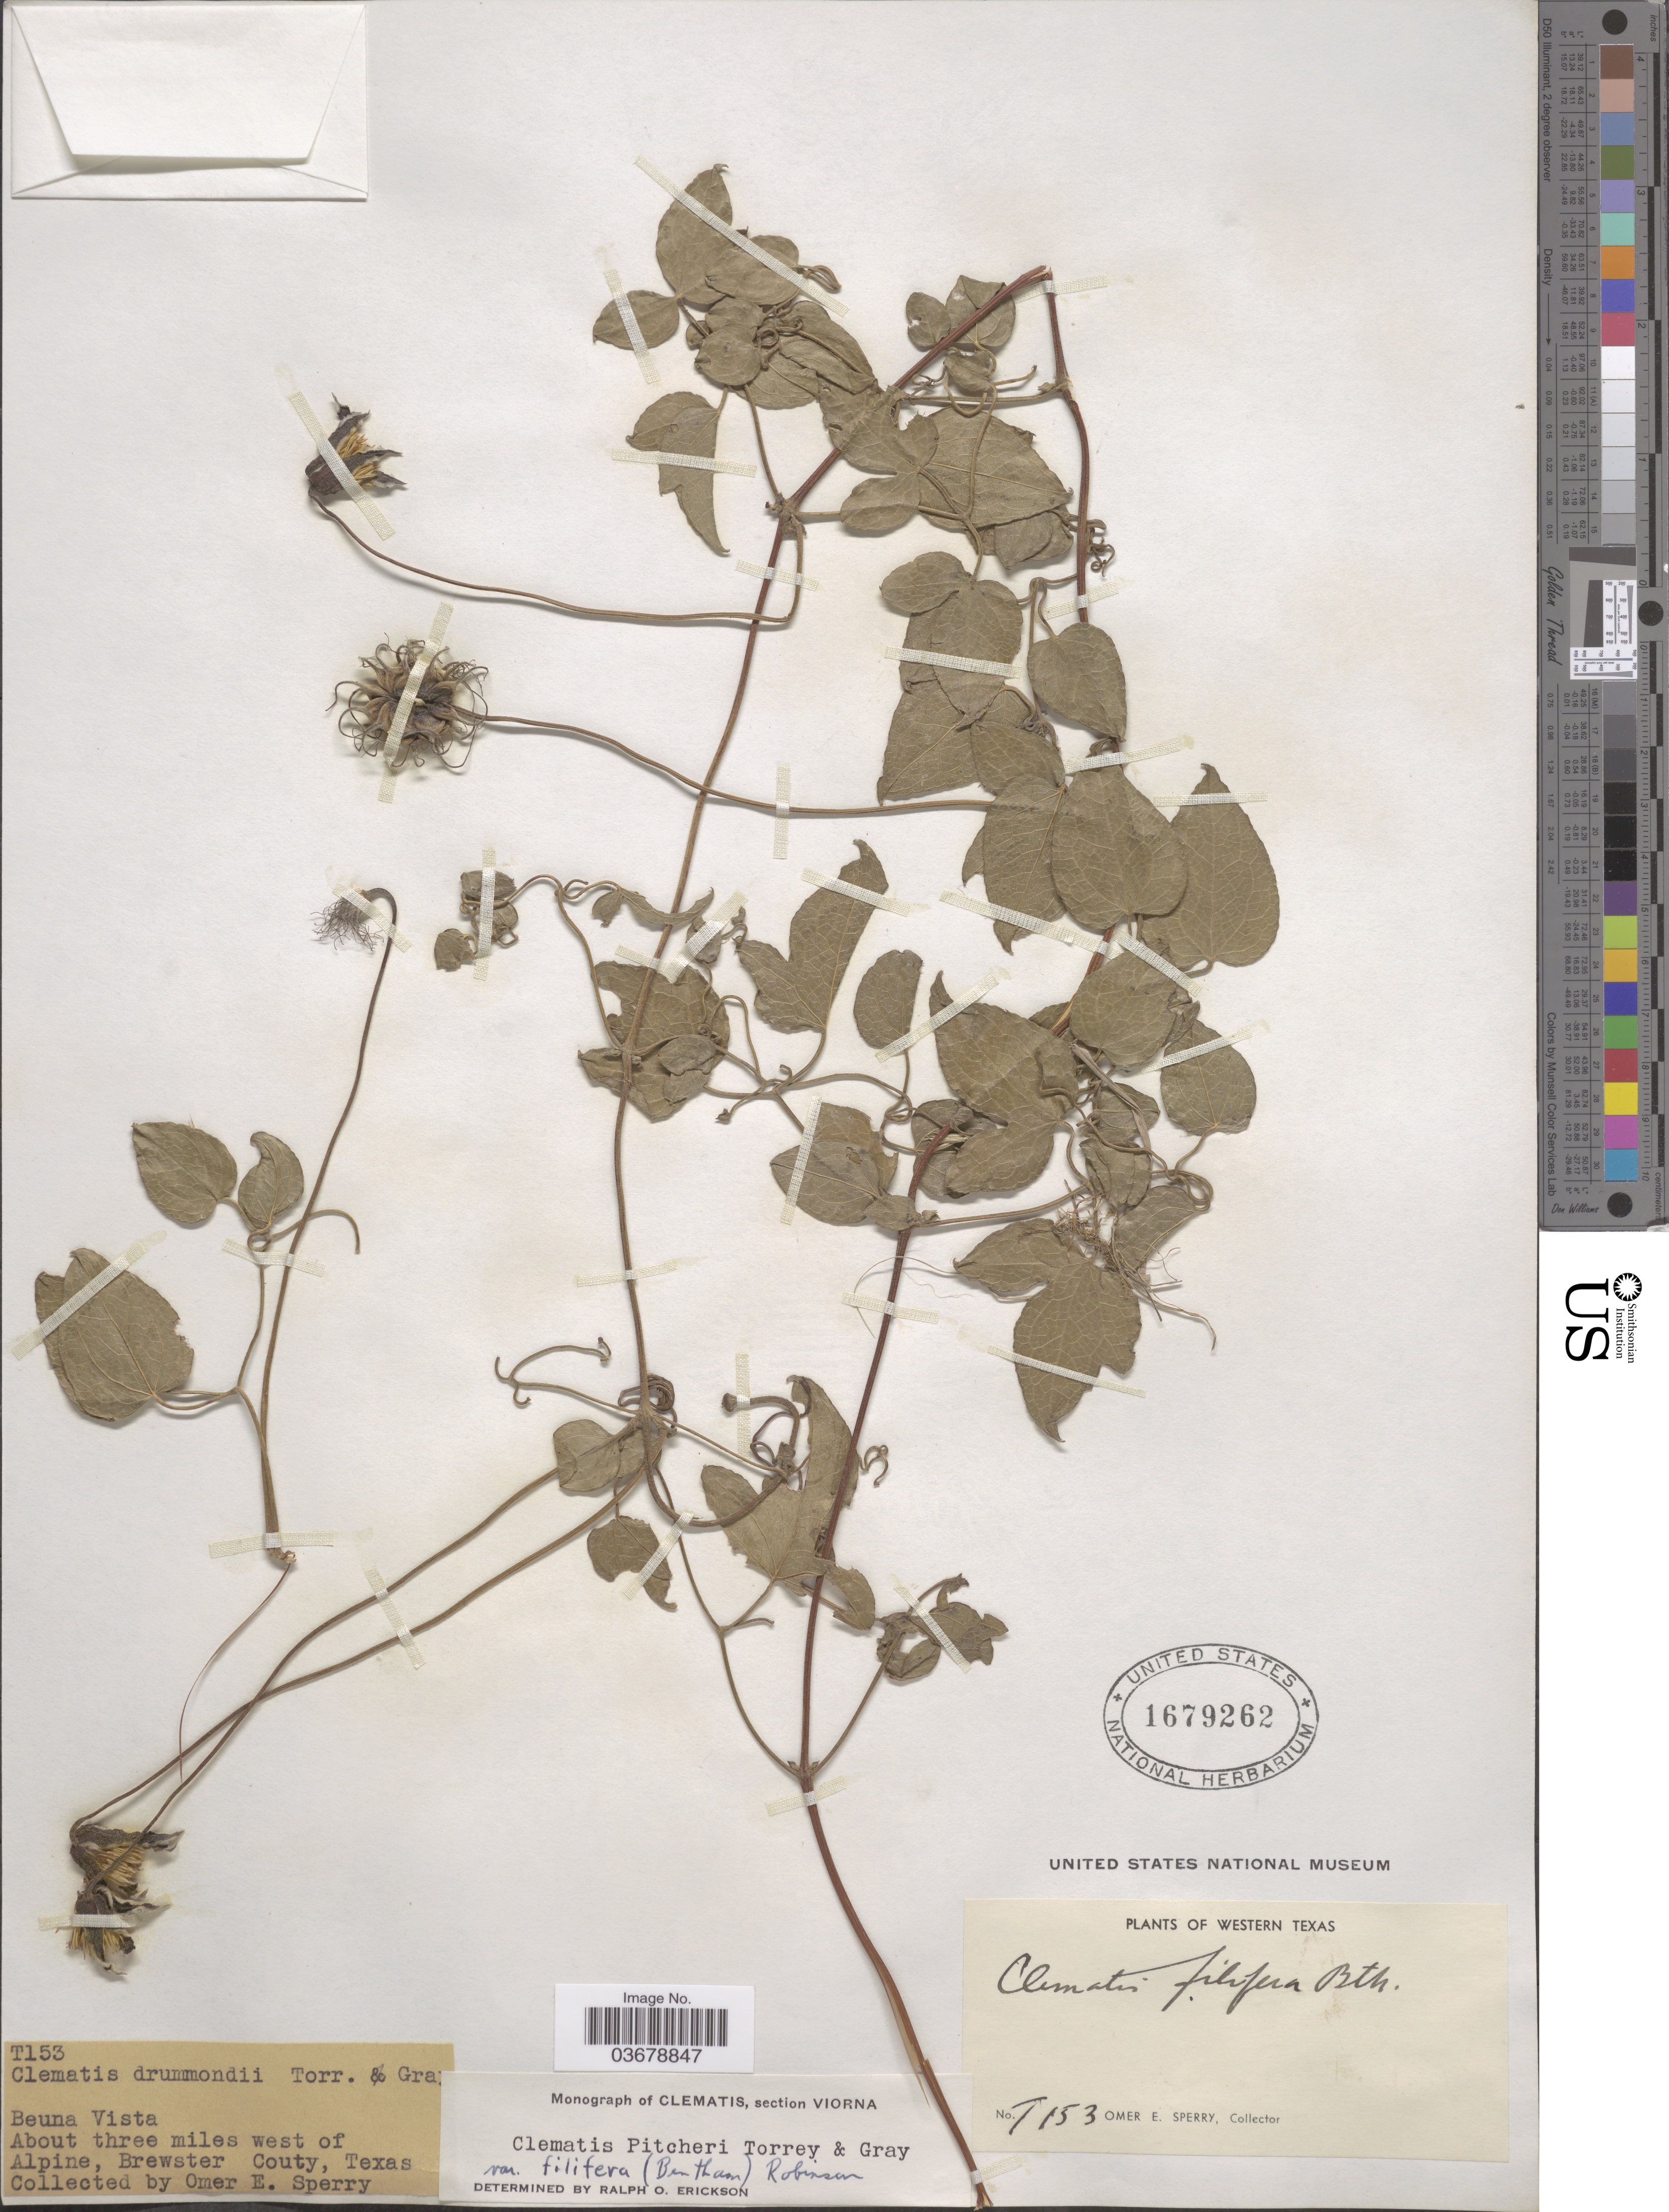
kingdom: Plantae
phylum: Tracheophyta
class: Magnoliopsida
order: Ranunculales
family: Ranunculaceae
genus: Clematis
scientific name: Clematis viorna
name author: L.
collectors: O. E. Sperry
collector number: T153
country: United States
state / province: Texas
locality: Beuna Vista. About three miles west of Alpine, Brewster County. Western Texas.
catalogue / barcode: US 1679262